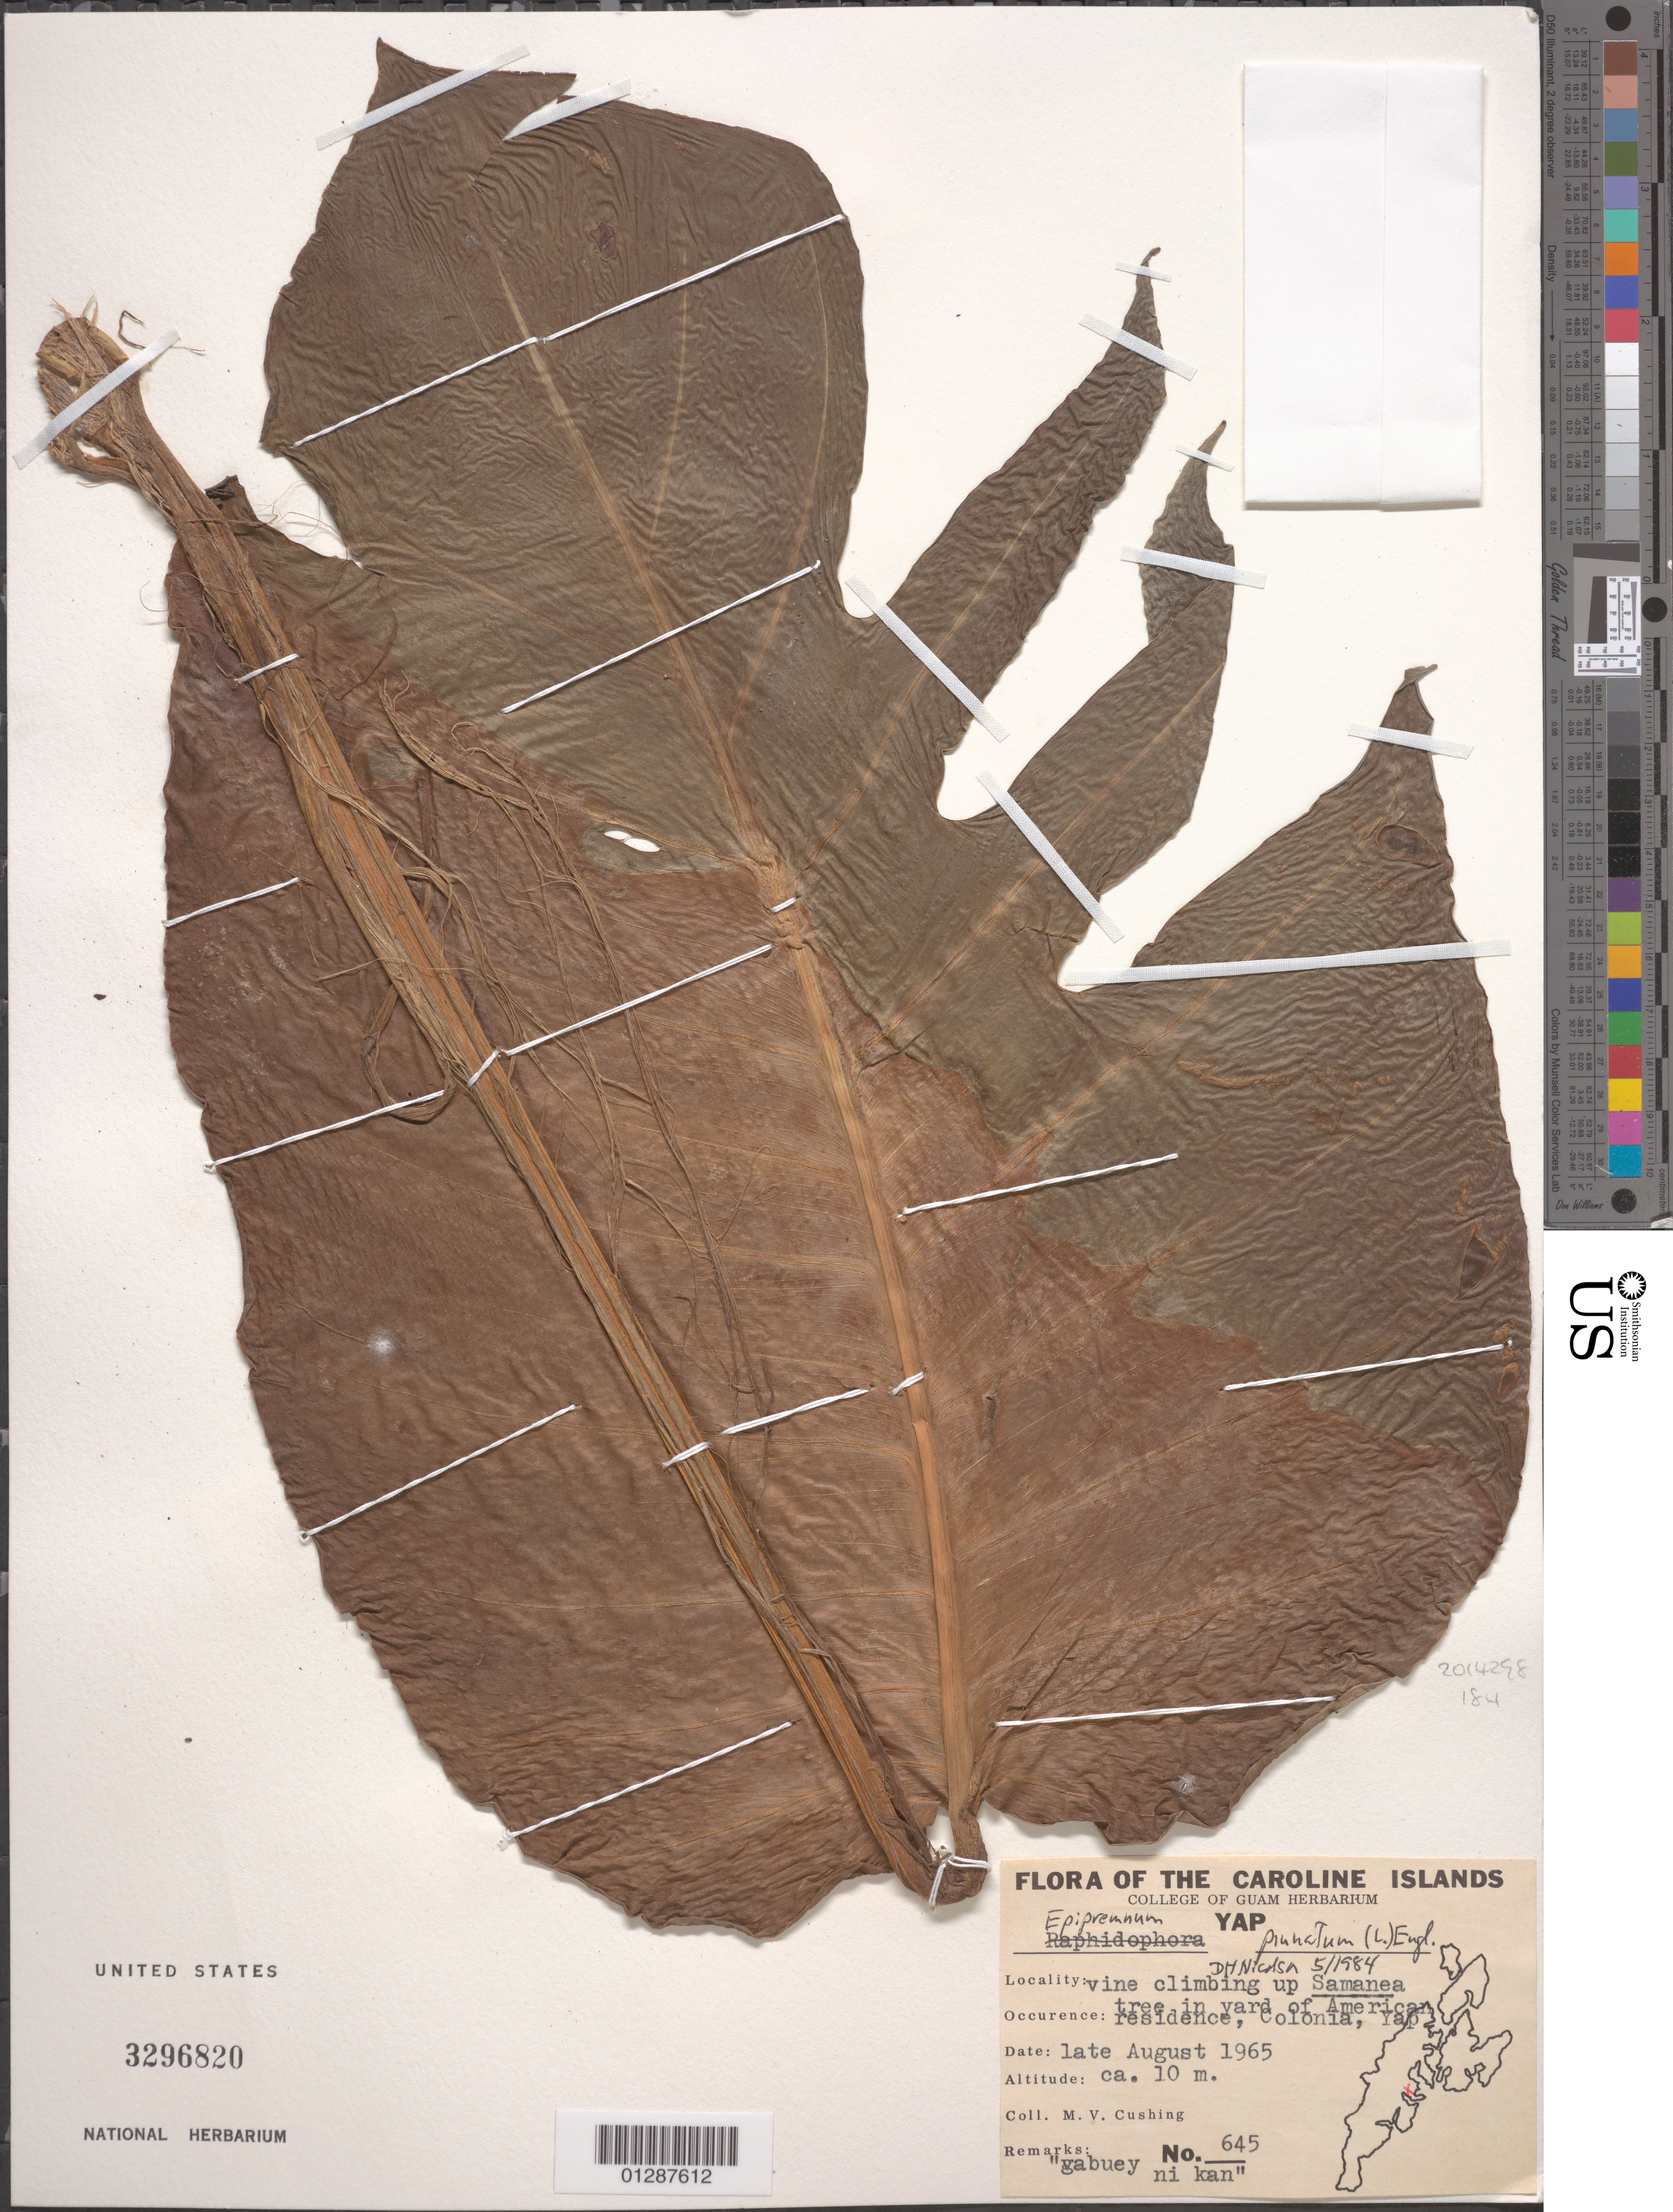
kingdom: Plantae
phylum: Tracheophyta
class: Liliopsida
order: Alismatales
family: Araceae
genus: Epipremnum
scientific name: Epipremnum pinnatum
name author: (L.) Engl.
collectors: M. V. Cushing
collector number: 645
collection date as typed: late Augustus 1965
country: Micronesia, Federated States of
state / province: Yap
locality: Caroline Islands. In yard of American residence, Colonia.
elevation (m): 10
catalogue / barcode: US 3296820